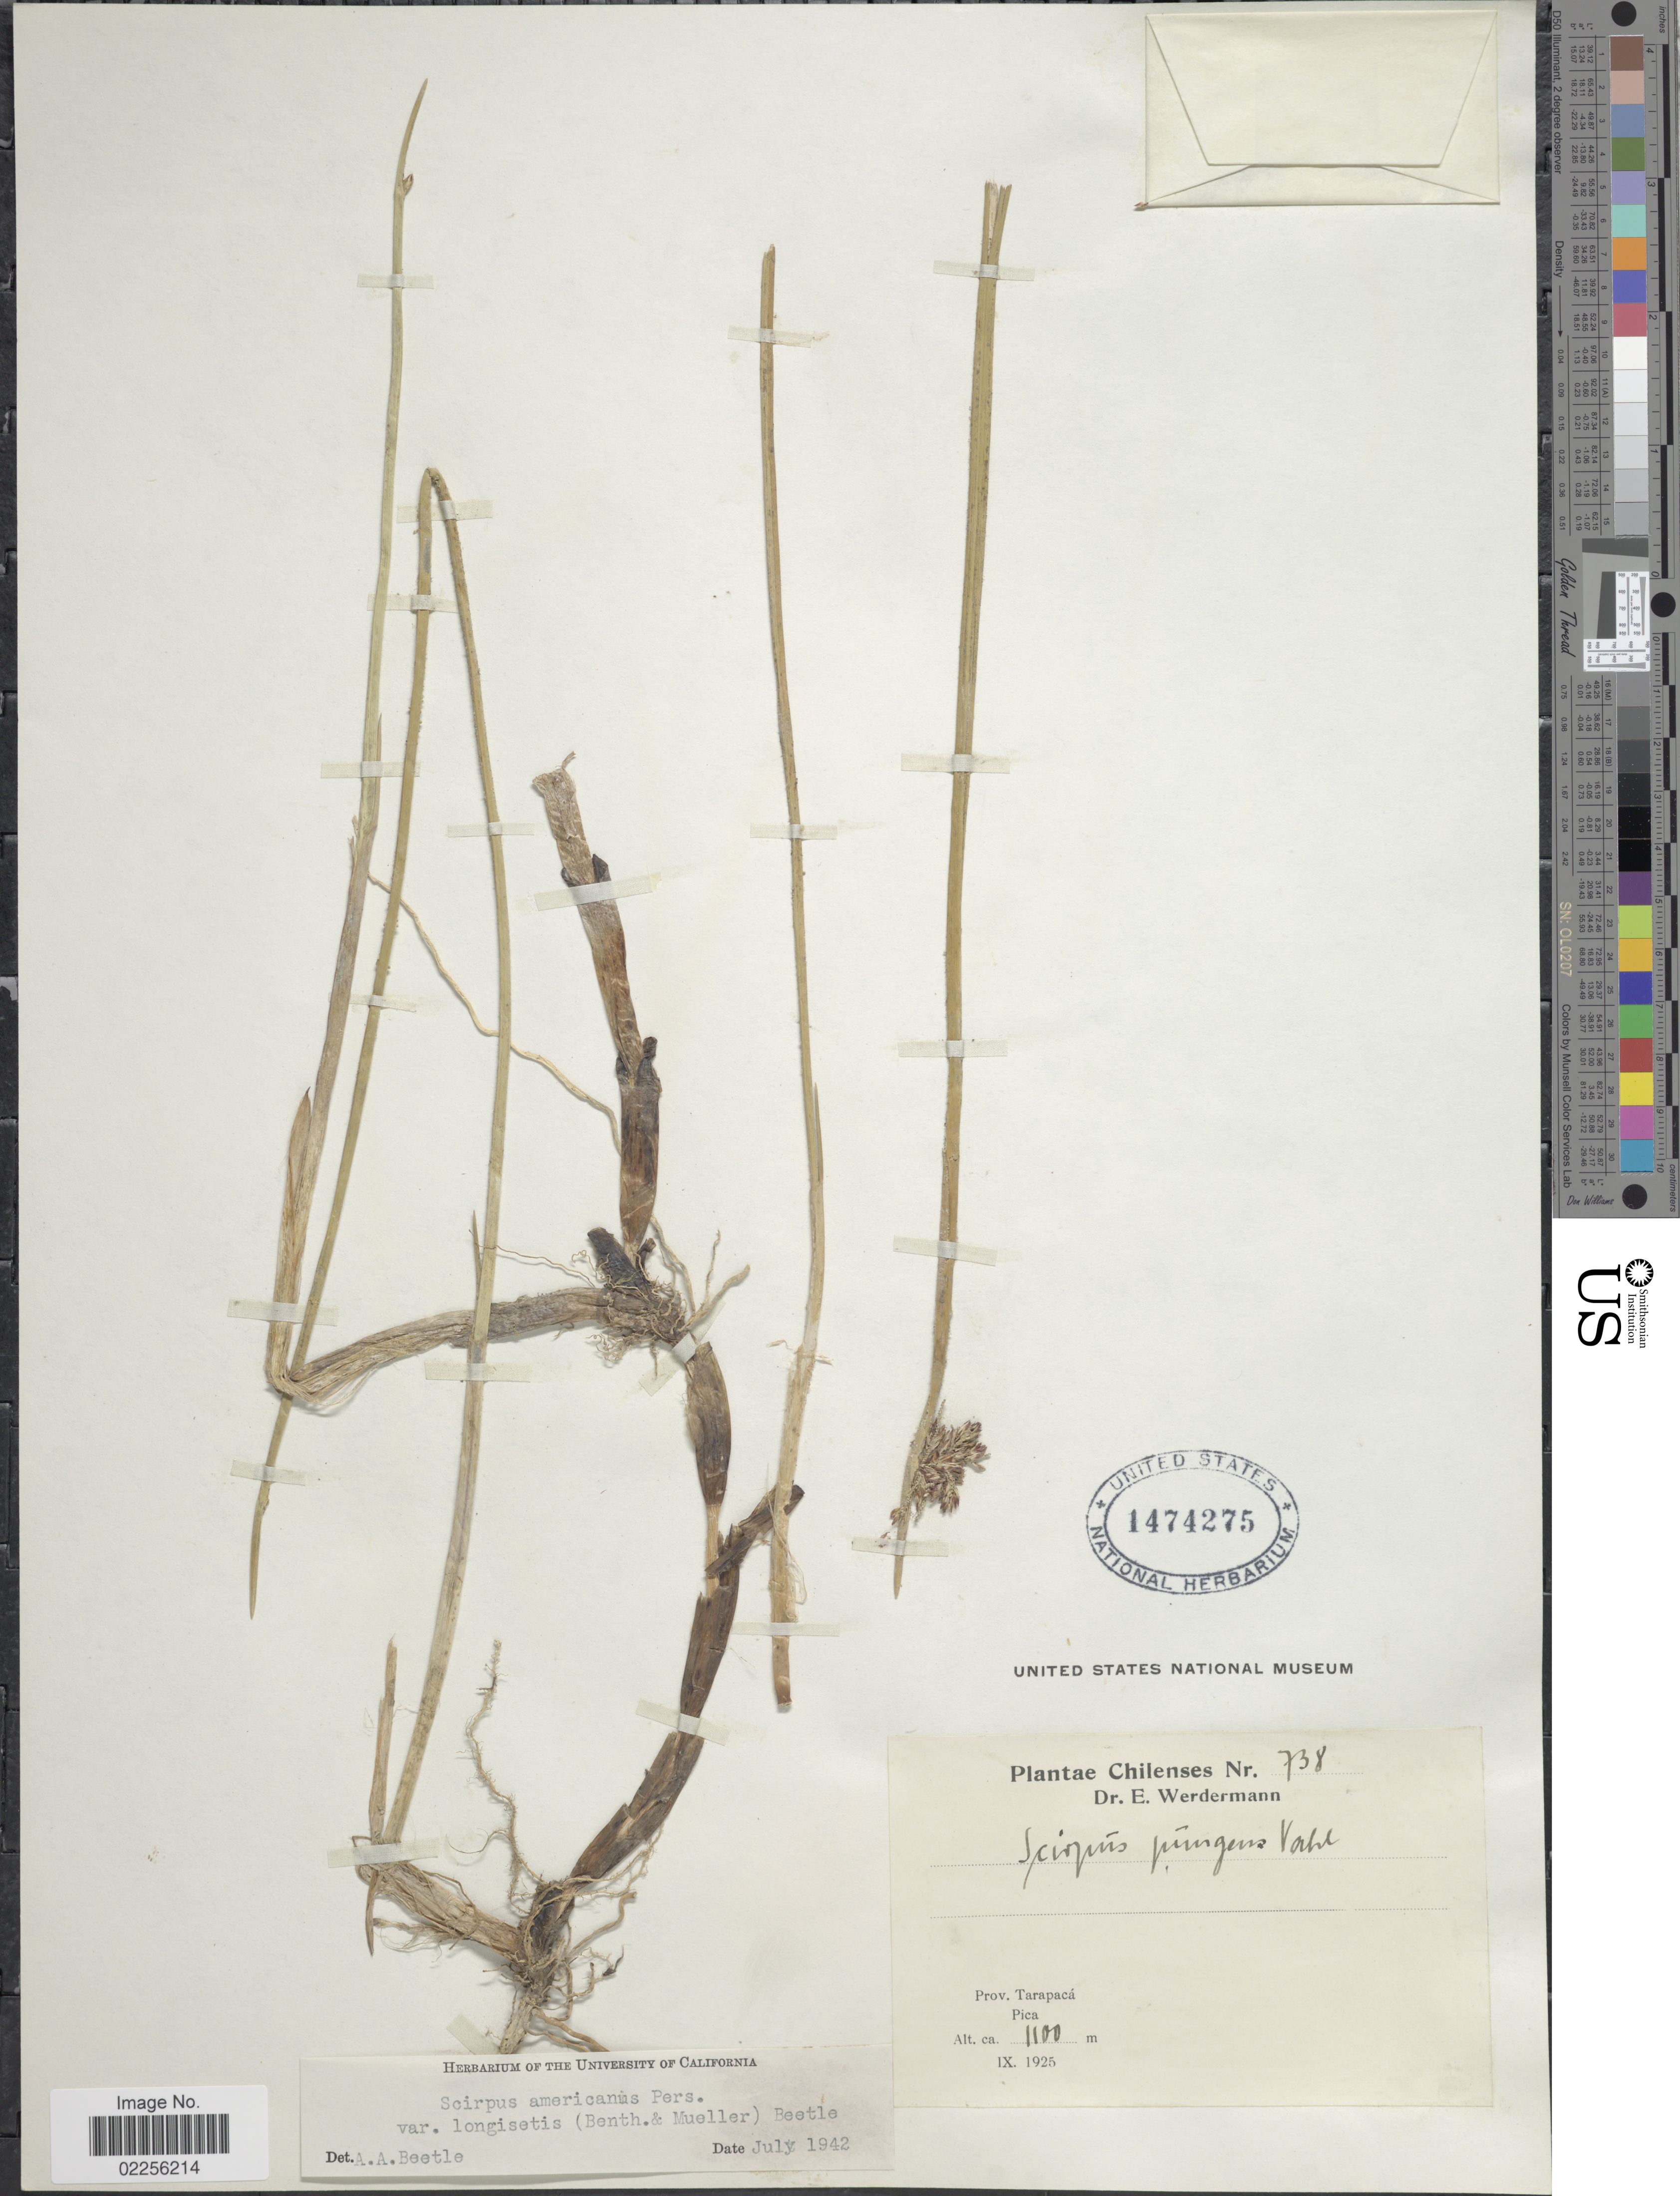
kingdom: Plantae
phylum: Tracheophyta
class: Liliopsida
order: Poales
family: Cyperaceae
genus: Schoenoplectus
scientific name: Schoenoplectus pungens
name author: (Vahl) Palla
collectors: E. Werdermann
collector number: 738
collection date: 1925-09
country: Chile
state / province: Tarapacá (I)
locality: Pica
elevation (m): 1100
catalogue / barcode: US 1474275